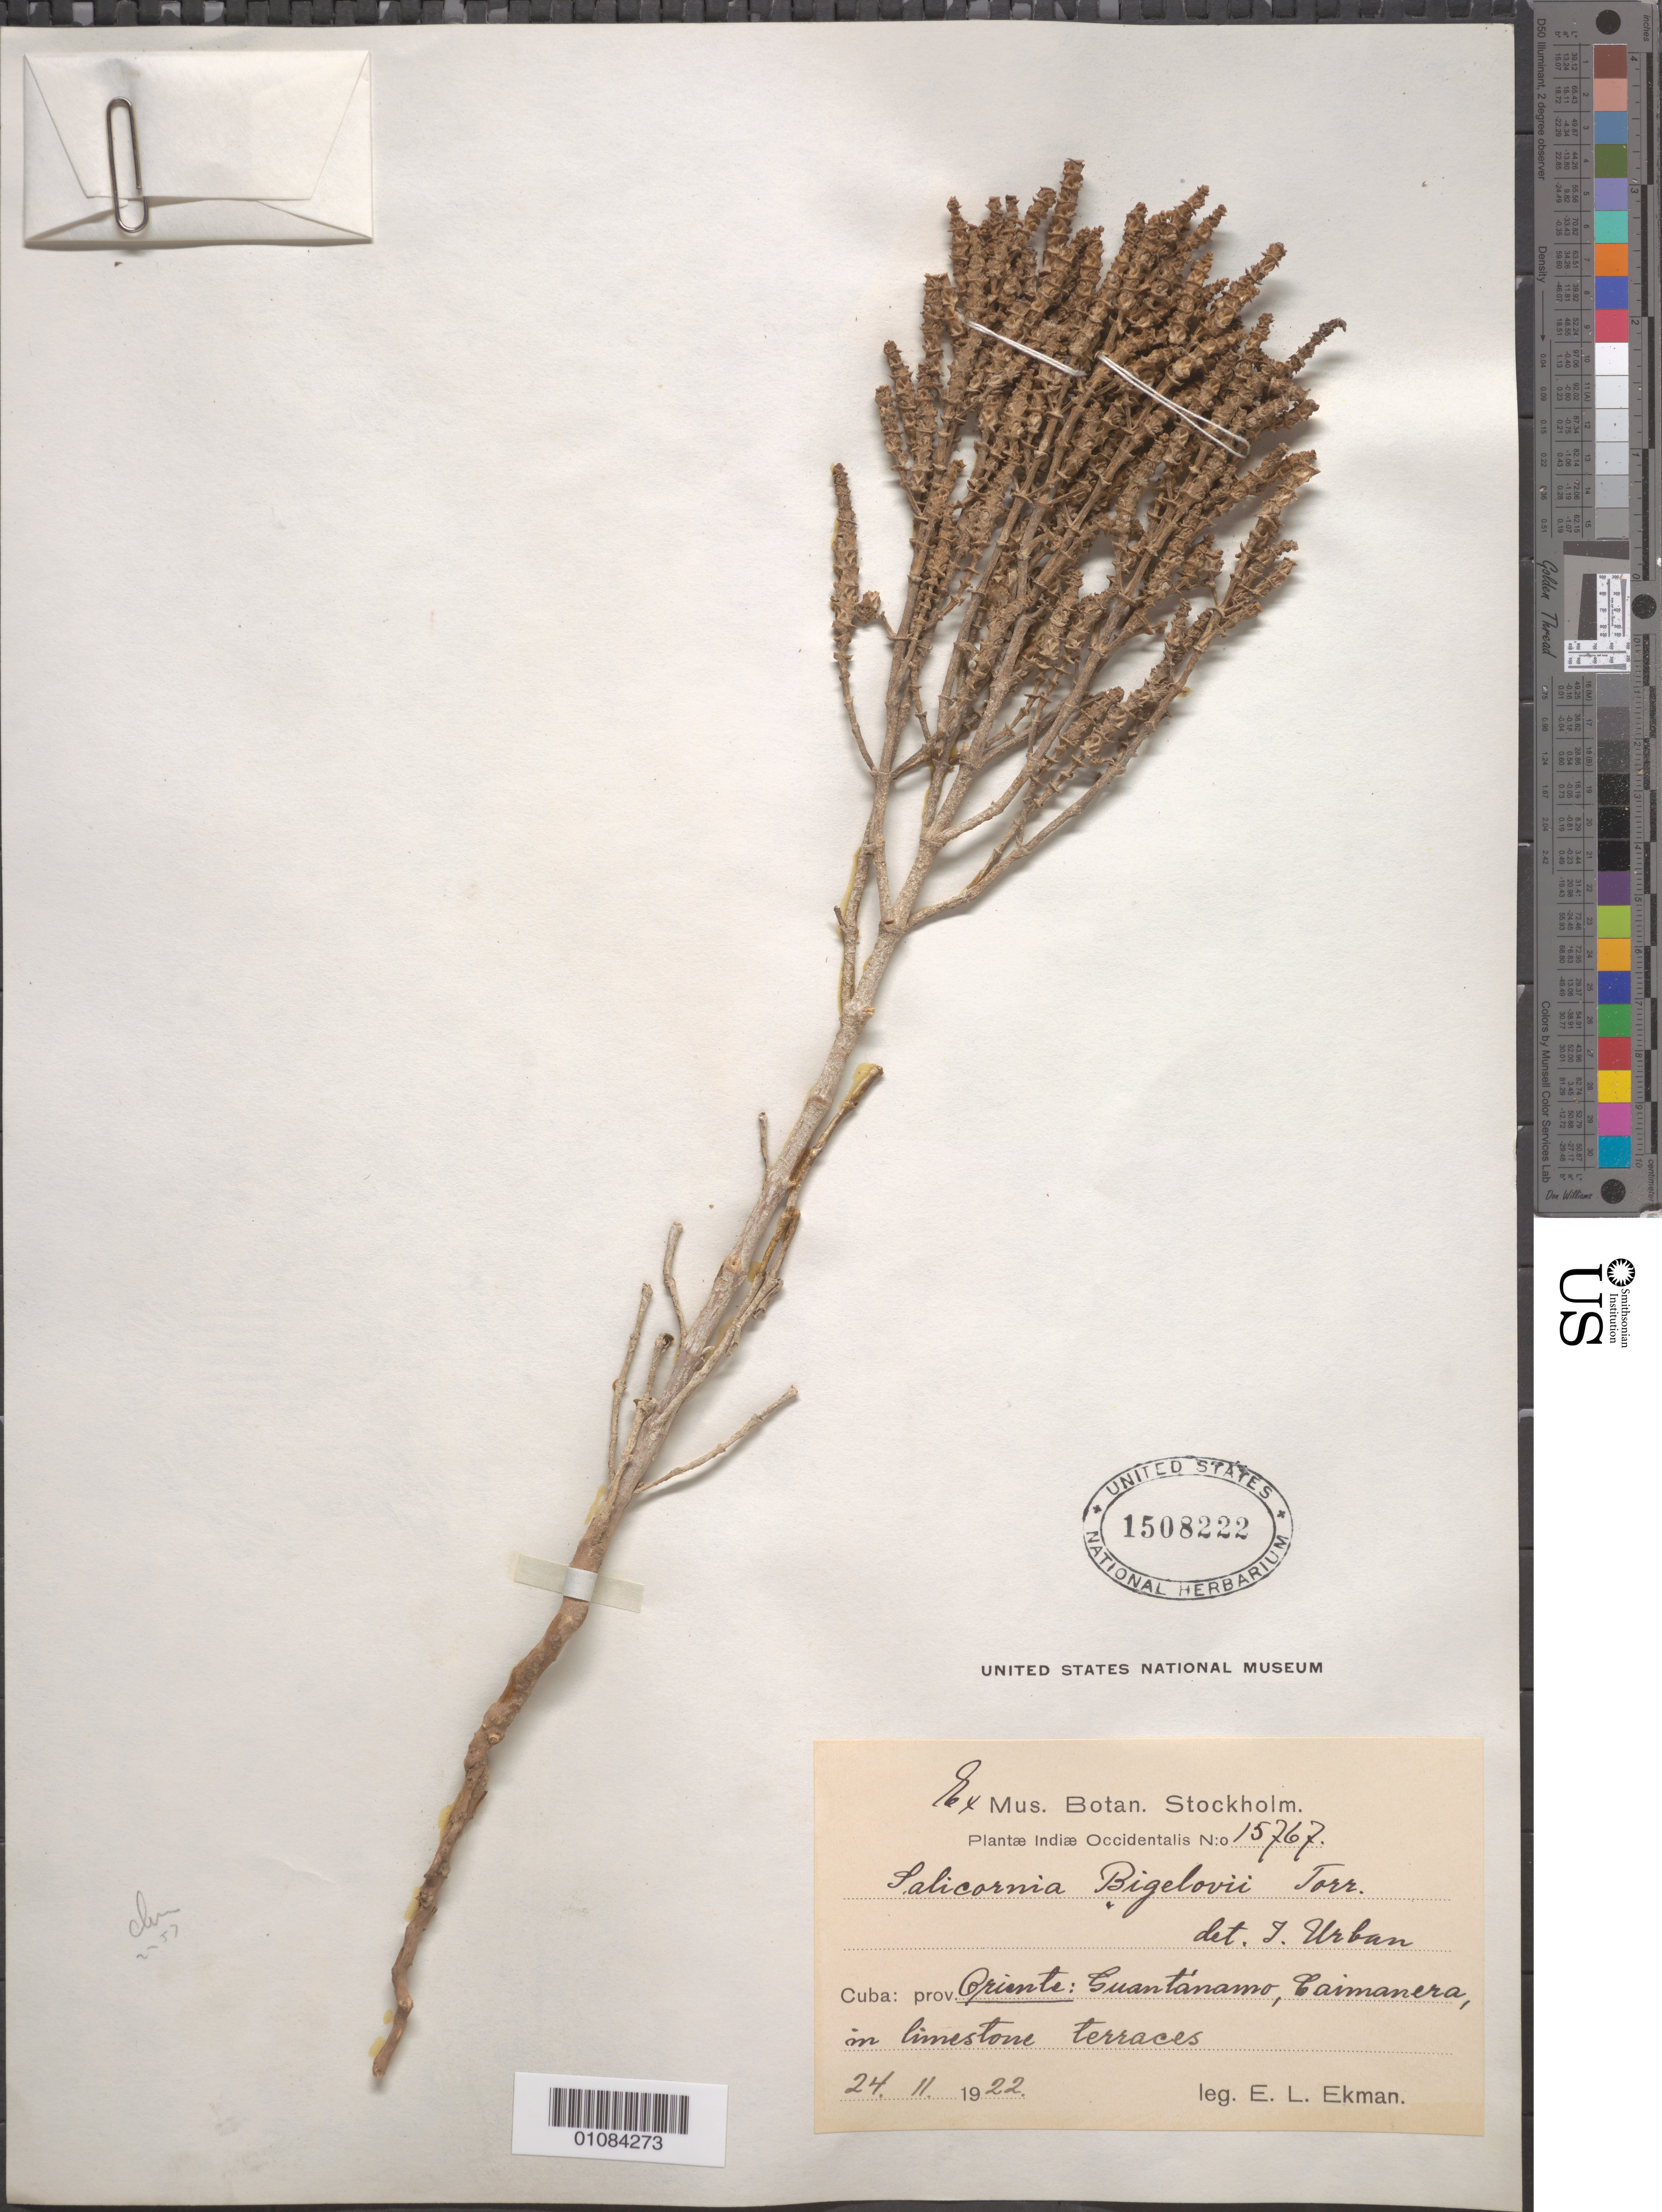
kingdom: Plantae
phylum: Tracheophyta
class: Magnoliopsida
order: Caryophyllales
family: Amaranthaceae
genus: Salicornia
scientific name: Salicornia bigelovii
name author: Torr.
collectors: E. L. Ekman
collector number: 15767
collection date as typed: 24 Nov 1922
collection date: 1922-11-24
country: Cuba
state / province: Guantánamo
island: Cuba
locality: Oriente: Guantánamo, Caimanera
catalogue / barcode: US 1508222